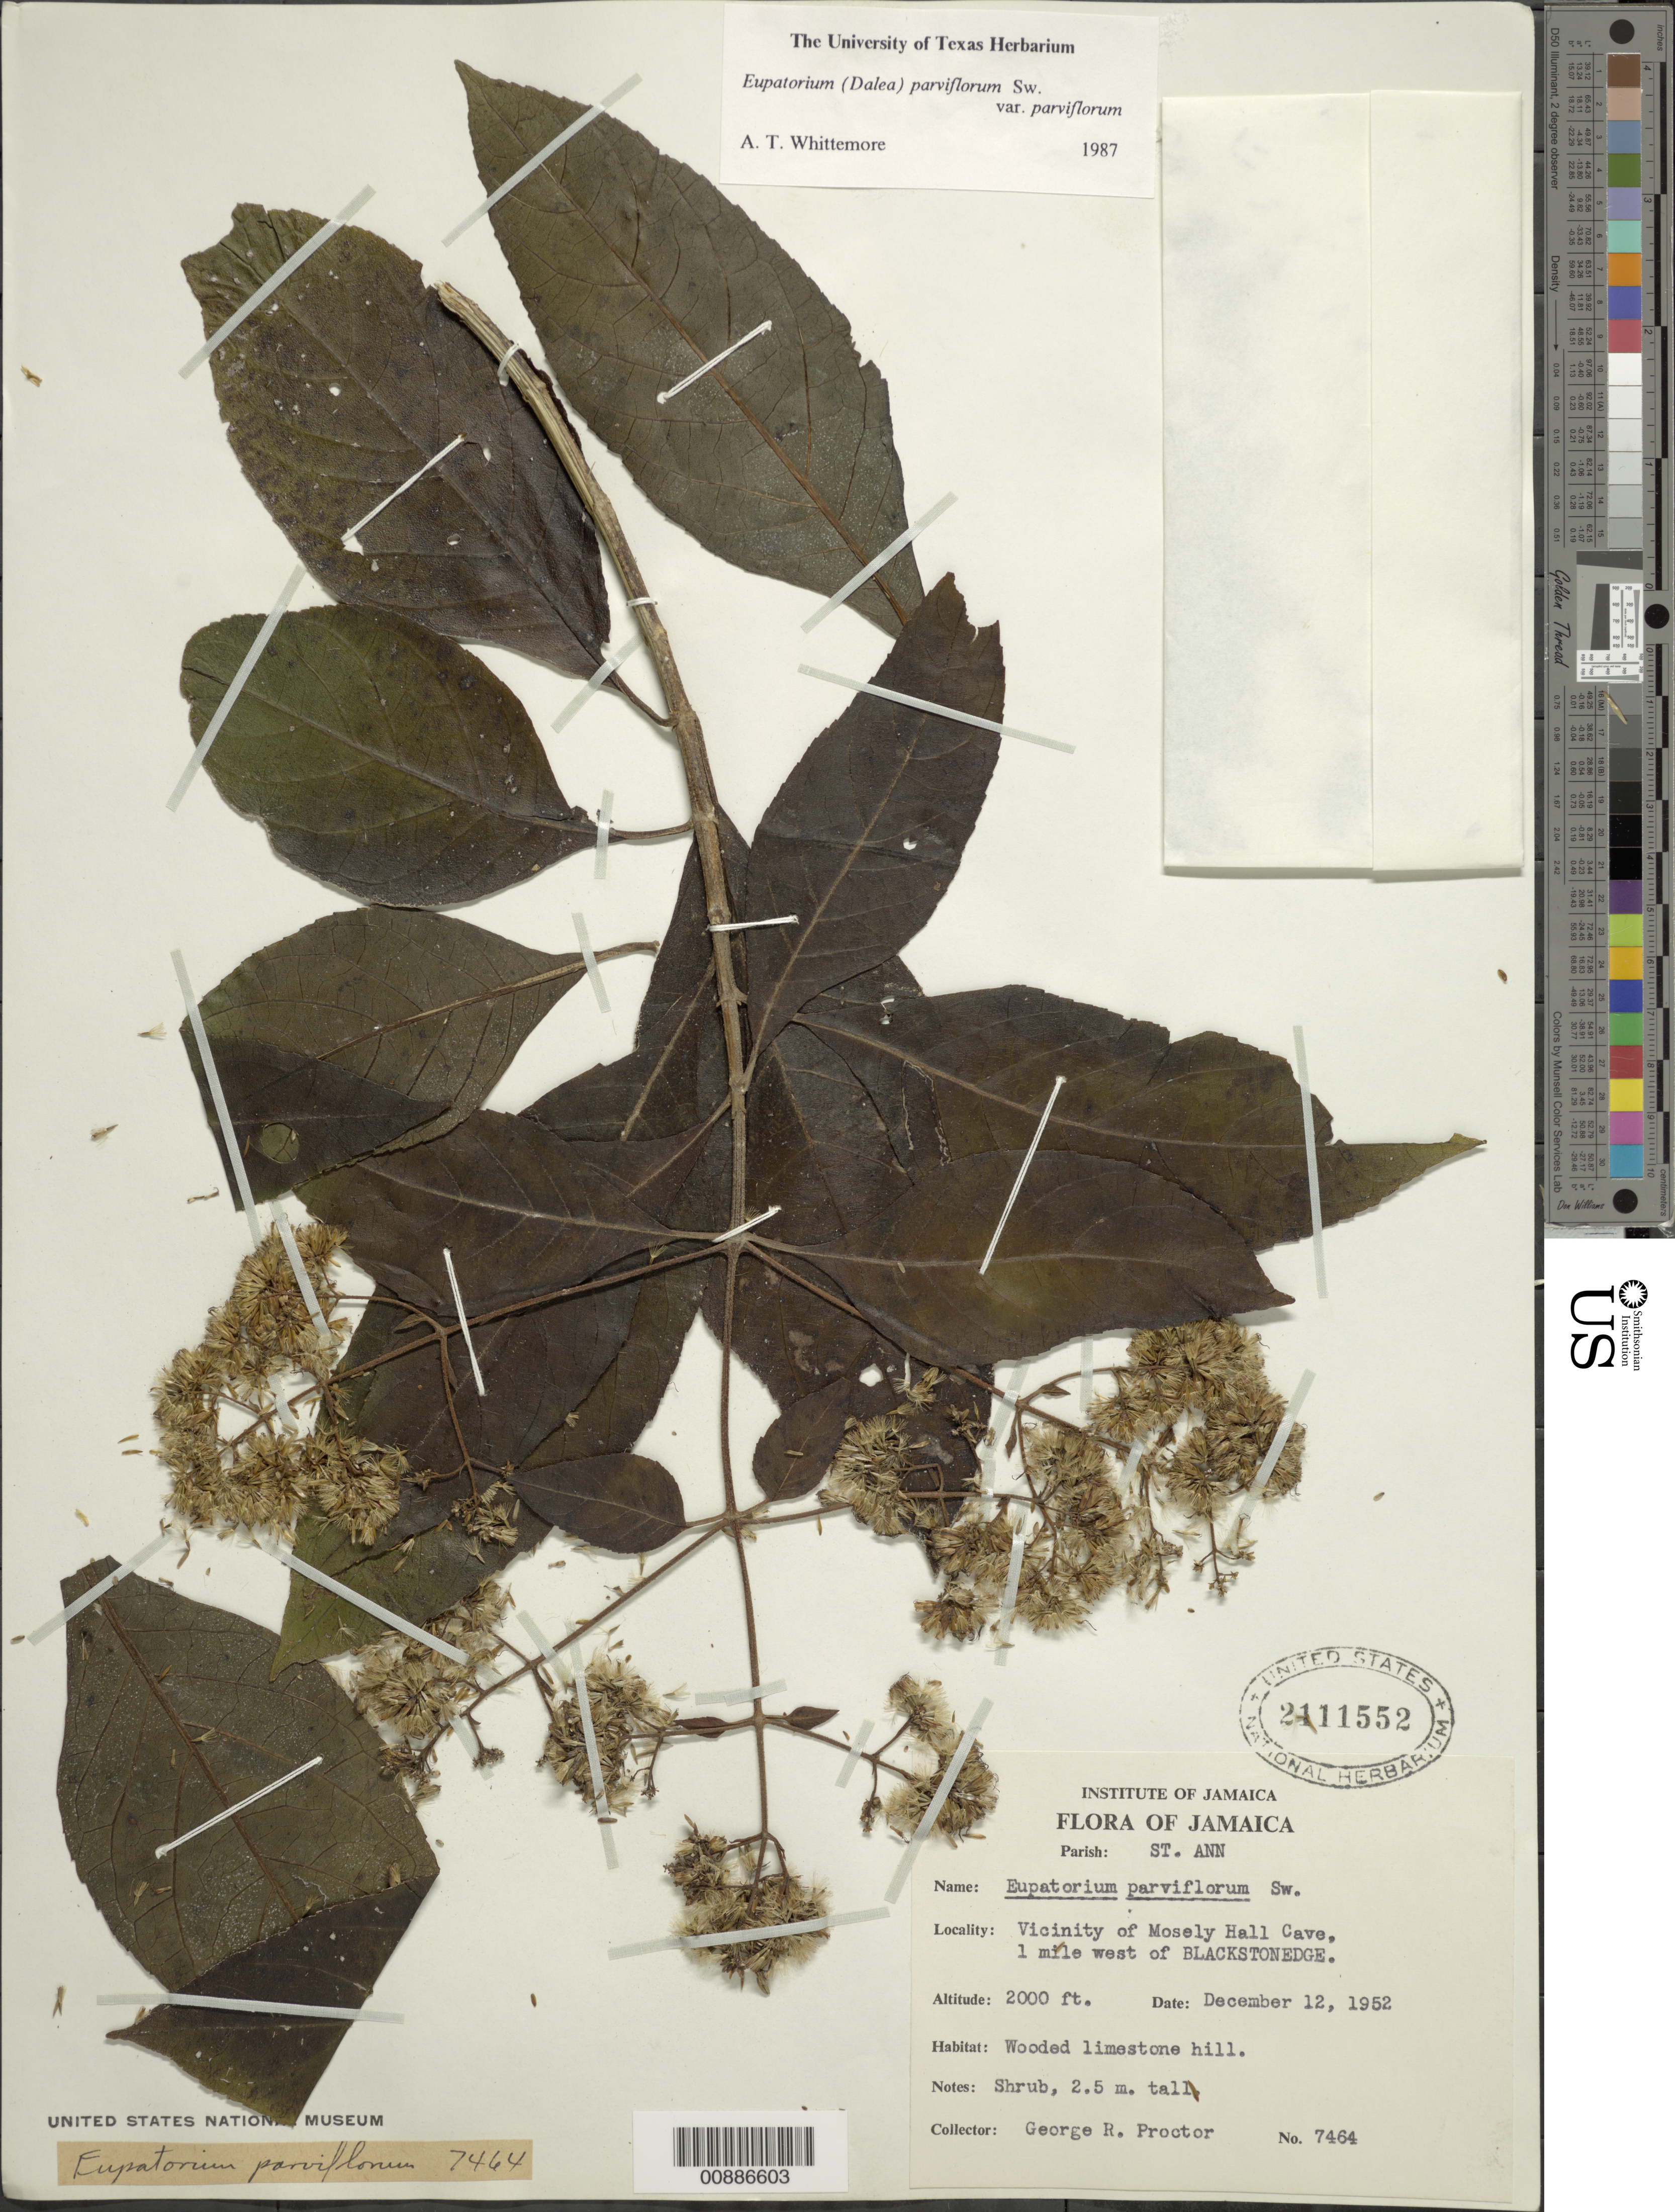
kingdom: Plantae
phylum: Tracheophyta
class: Magnoliopsida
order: Asterales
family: Asteraceae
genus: Critonia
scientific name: Critonia parviflora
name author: (Sw.) DC.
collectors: G. R. Proctor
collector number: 7464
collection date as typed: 12 Dec 1952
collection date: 1952-12-12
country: Jamaica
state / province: Saint Ann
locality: Vicinity of Mosely Hall Cave, 1 mi. west of Blackstonedge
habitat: Wooded limestone hill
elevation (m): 610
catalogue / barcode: US 2111552